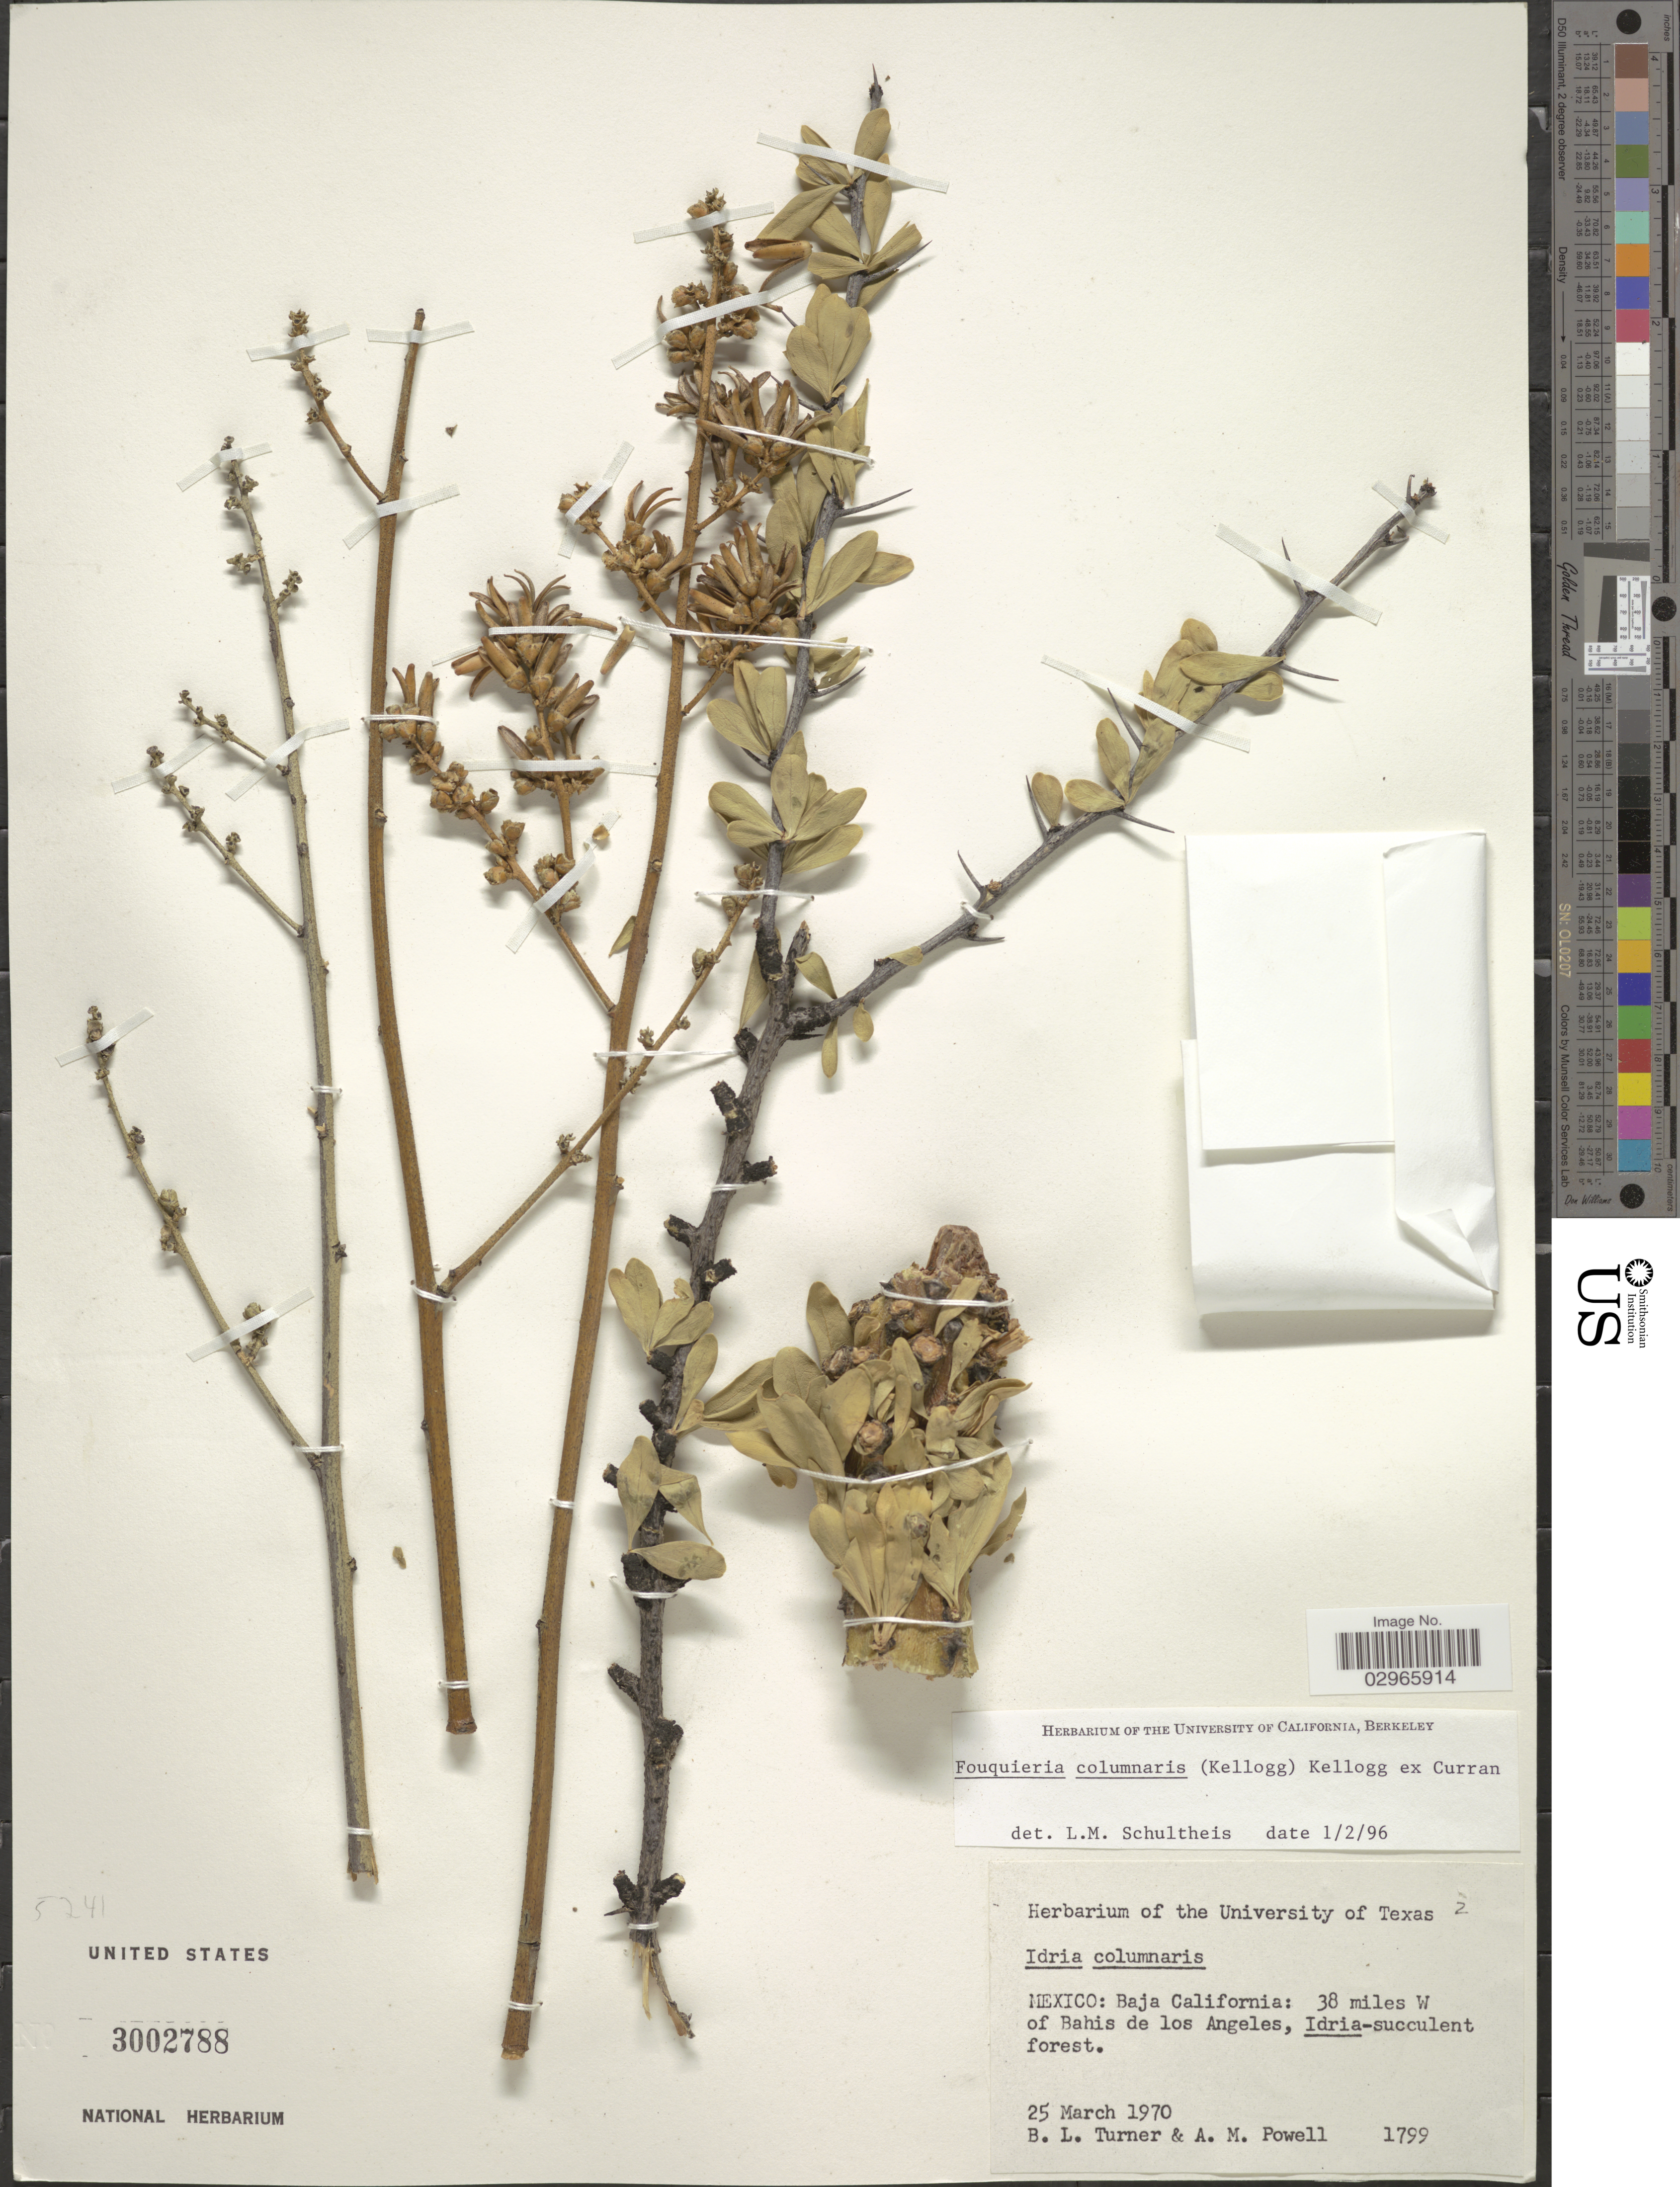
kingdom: Plantae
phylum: Tracheophyta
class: Magnoliopsida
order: Ericales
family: Fouquieriaceae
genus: Fouquieria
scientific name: Fouquieria columnaris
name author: Kellogg ex Curran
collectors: B. L. Turner & A. M. Powell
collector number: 1799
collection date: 1970-03-25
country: Mexico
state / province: Baja California Norte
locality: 38 miles W of Bahis de los Angeles, Idria-succulent forest.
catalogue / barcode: US 3002788